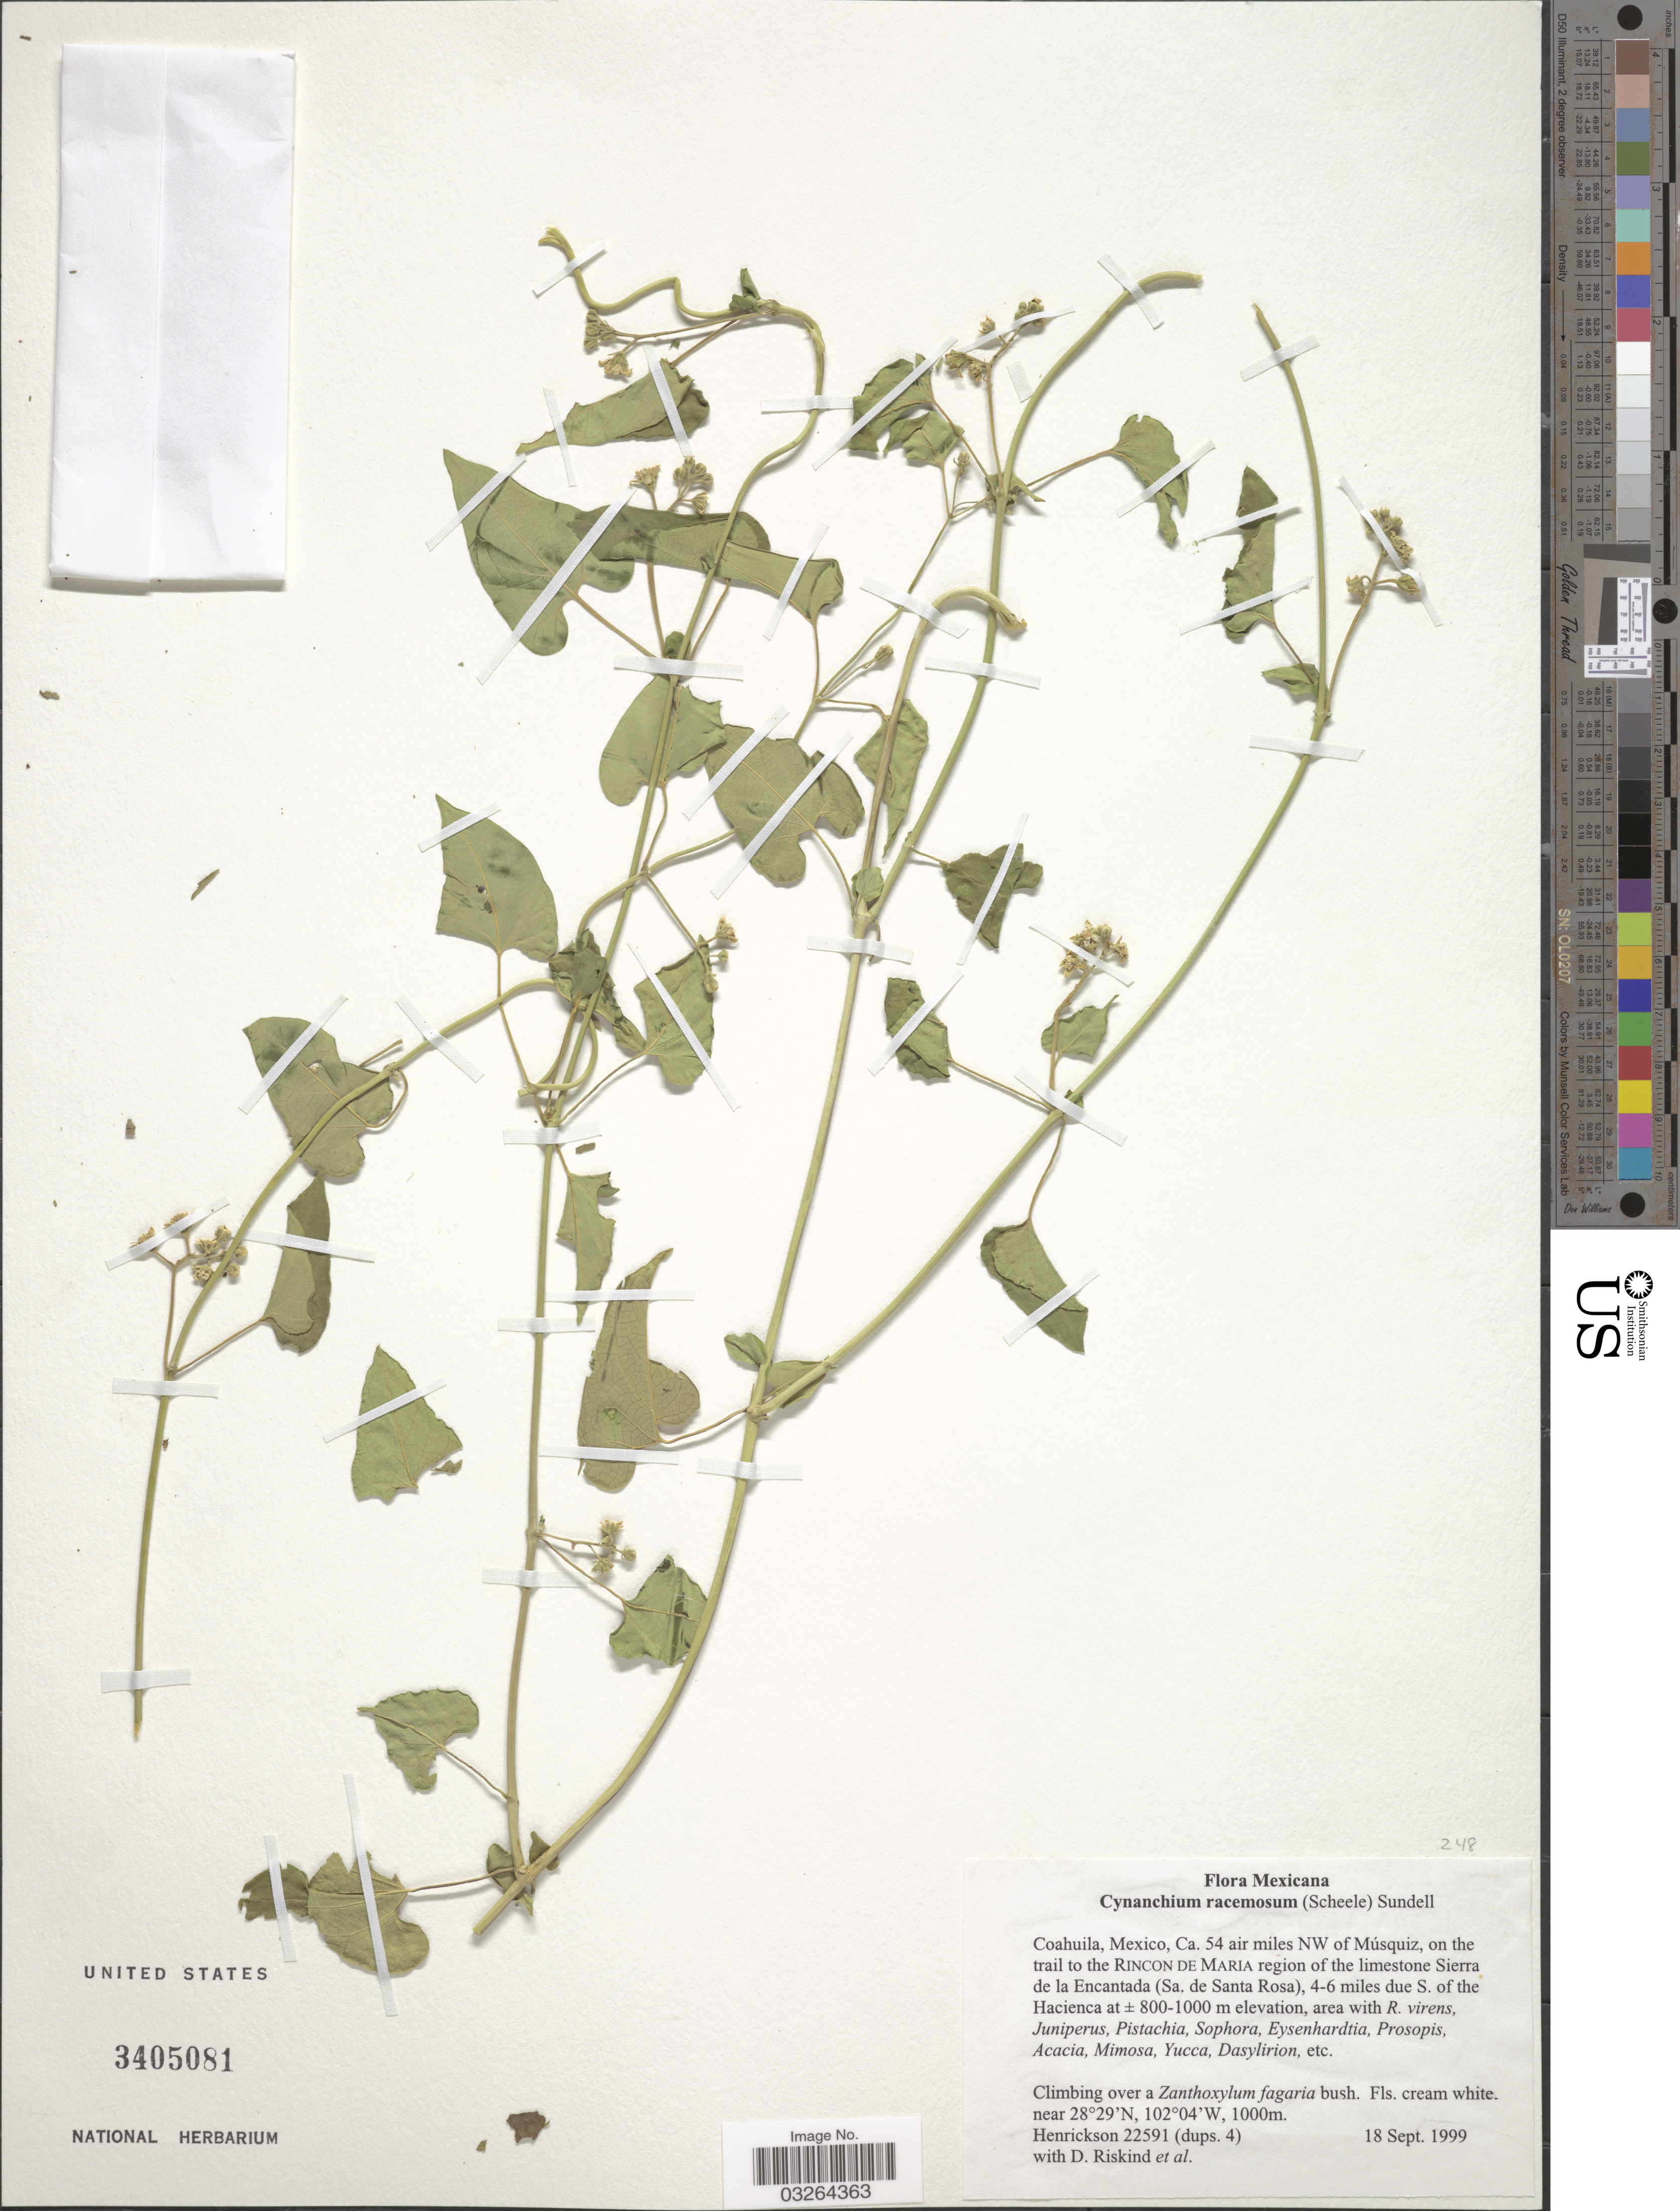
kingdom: Plantae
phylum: Tracheophyta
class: Magnoliopsida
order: Gentianales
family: Apocynaceae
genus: Cynanchum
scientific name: Cynanchum racemosum var. unifarium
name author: (Scheele) Sundell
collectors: -. Henrickson, D. Riskind & et al.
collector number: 22591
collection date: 1999-09-18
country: Mexico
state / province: Coahuila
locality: Ca. 54 air miles NW of Músquiz, on the trail to the Rincon de Maria region of the limestone Sierra de la Encantada (Sa. de Santa Rosa), 4-6 miles due S. of the Hacienca.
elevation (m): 800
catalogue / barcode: US 3405081